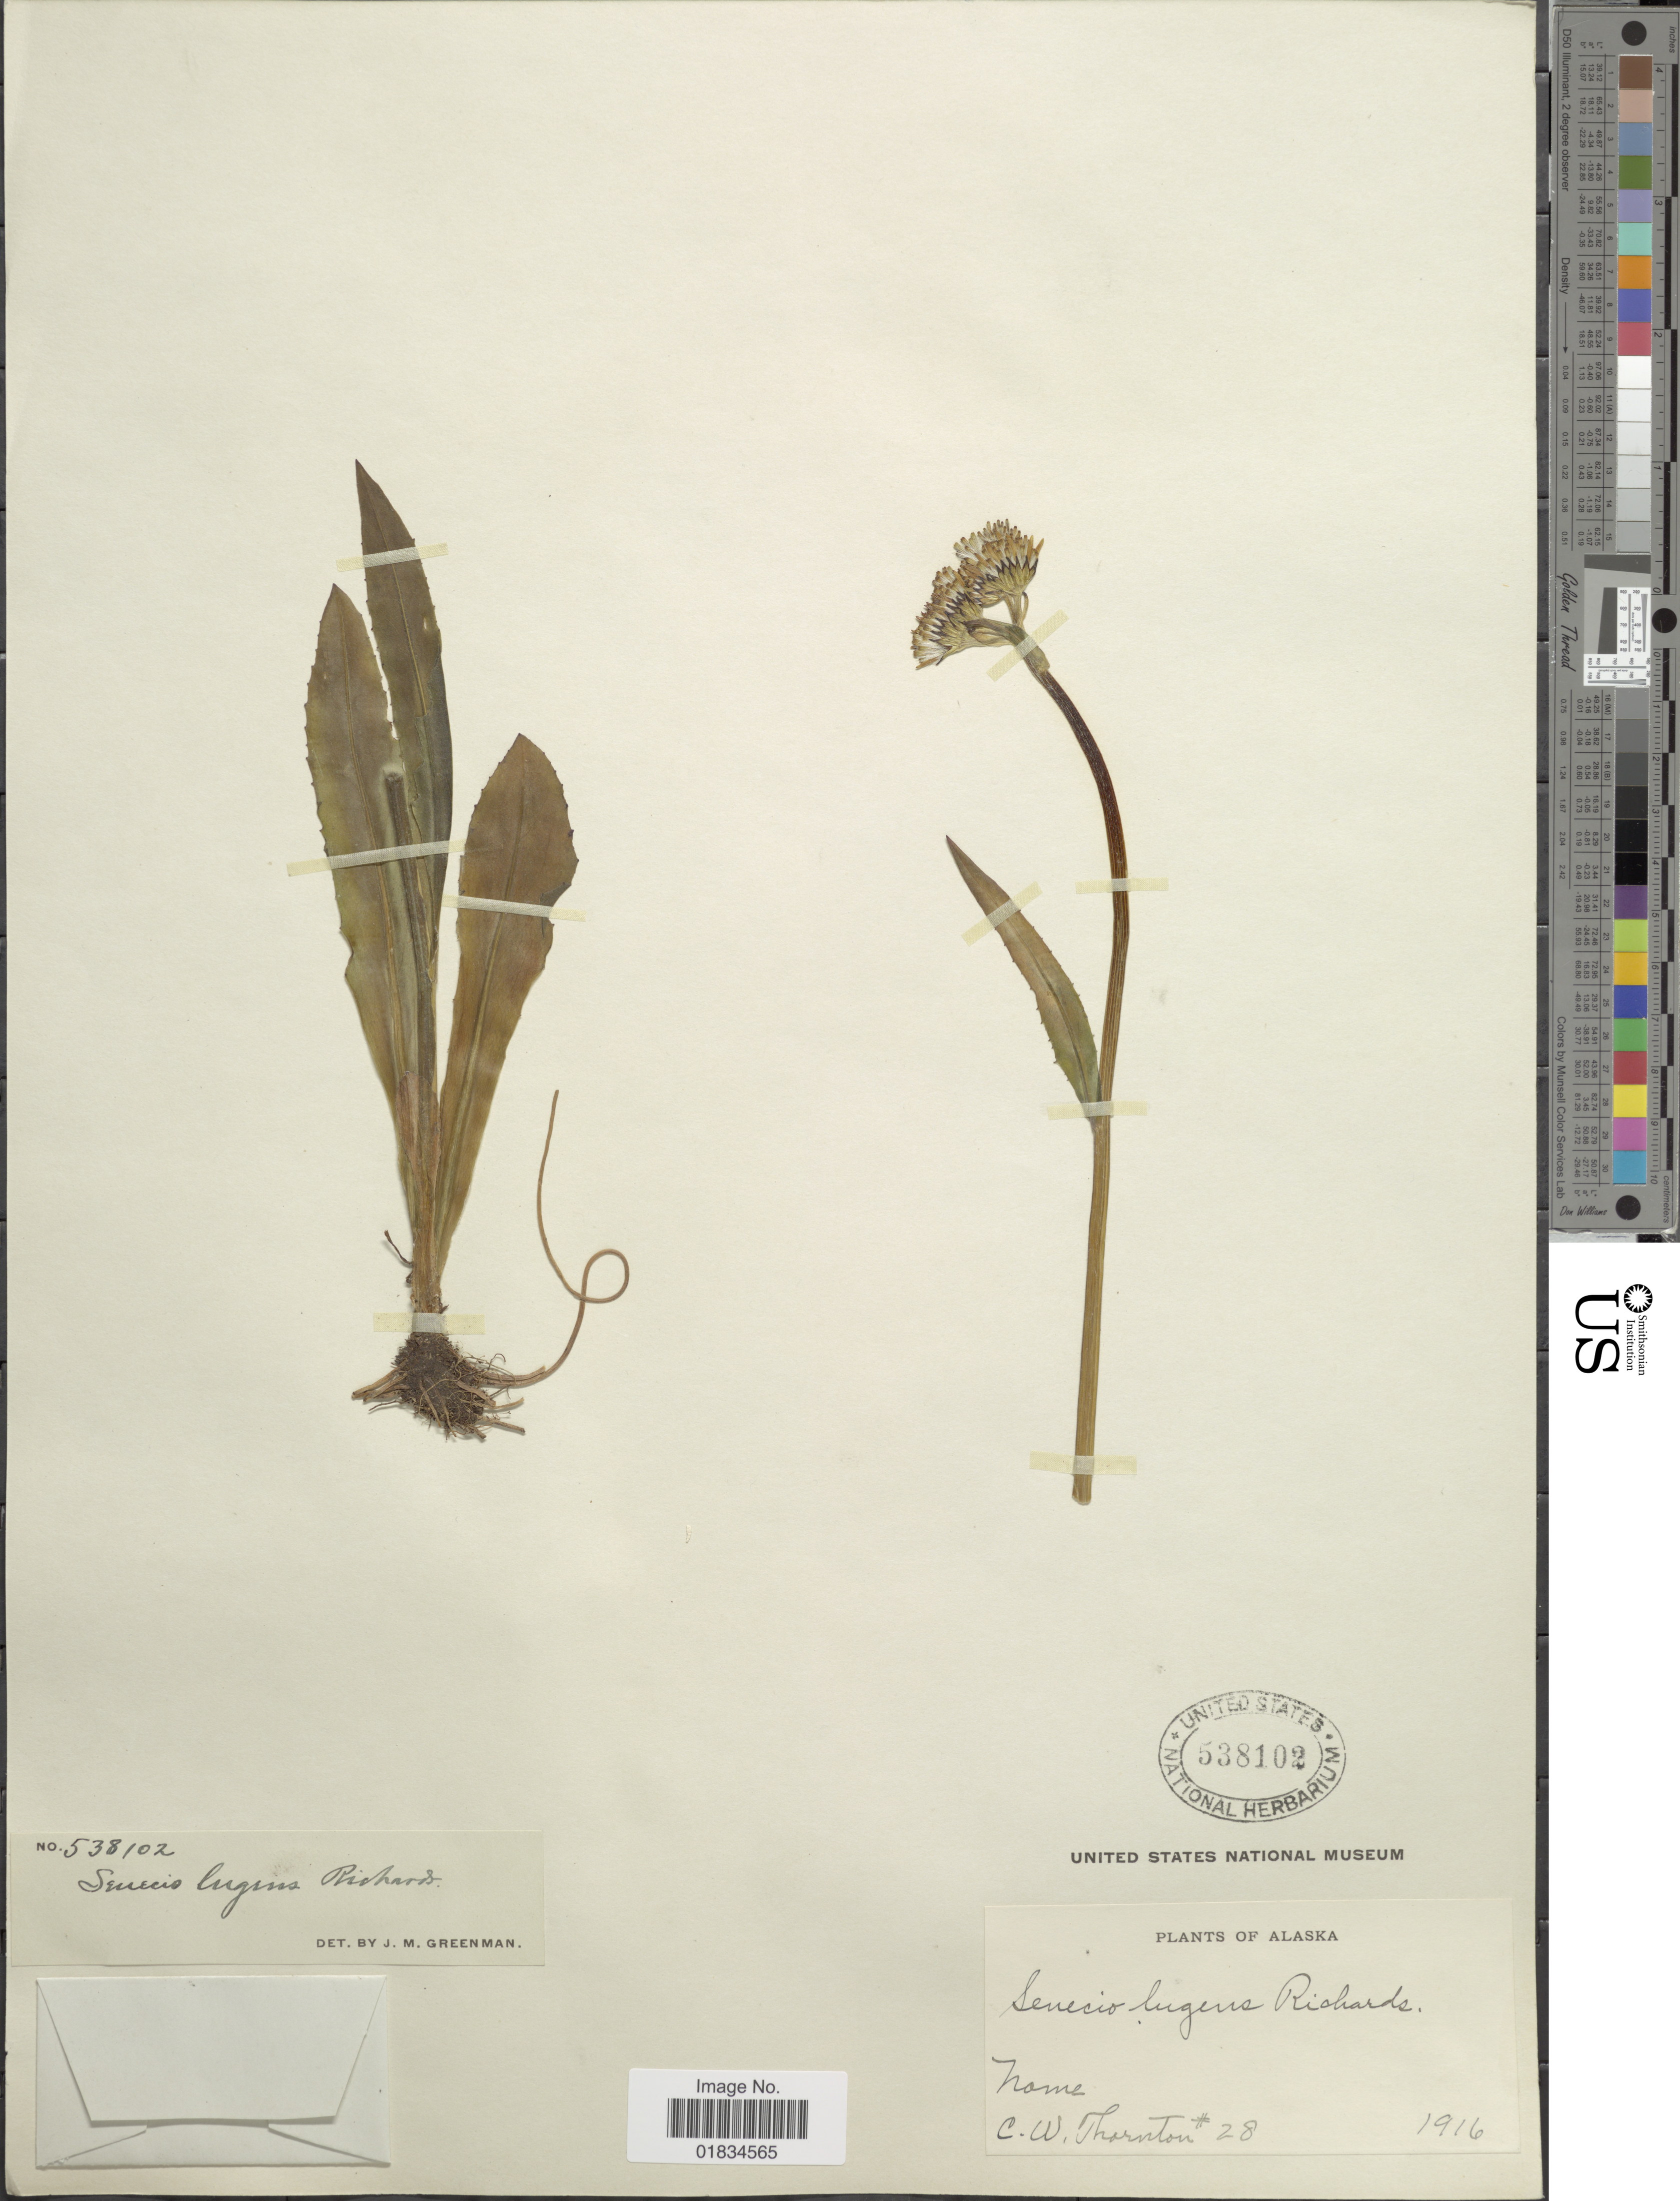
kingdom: Plantae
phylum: Tracheophyta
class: Magnoliopsida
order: Asterales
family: Asteraceae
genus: Senecio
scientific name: Senecio lugens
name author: Richardson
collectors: C. Thornton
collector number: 28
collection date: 1916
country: United States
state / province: Alaska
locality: Nome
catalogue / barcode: US 538102